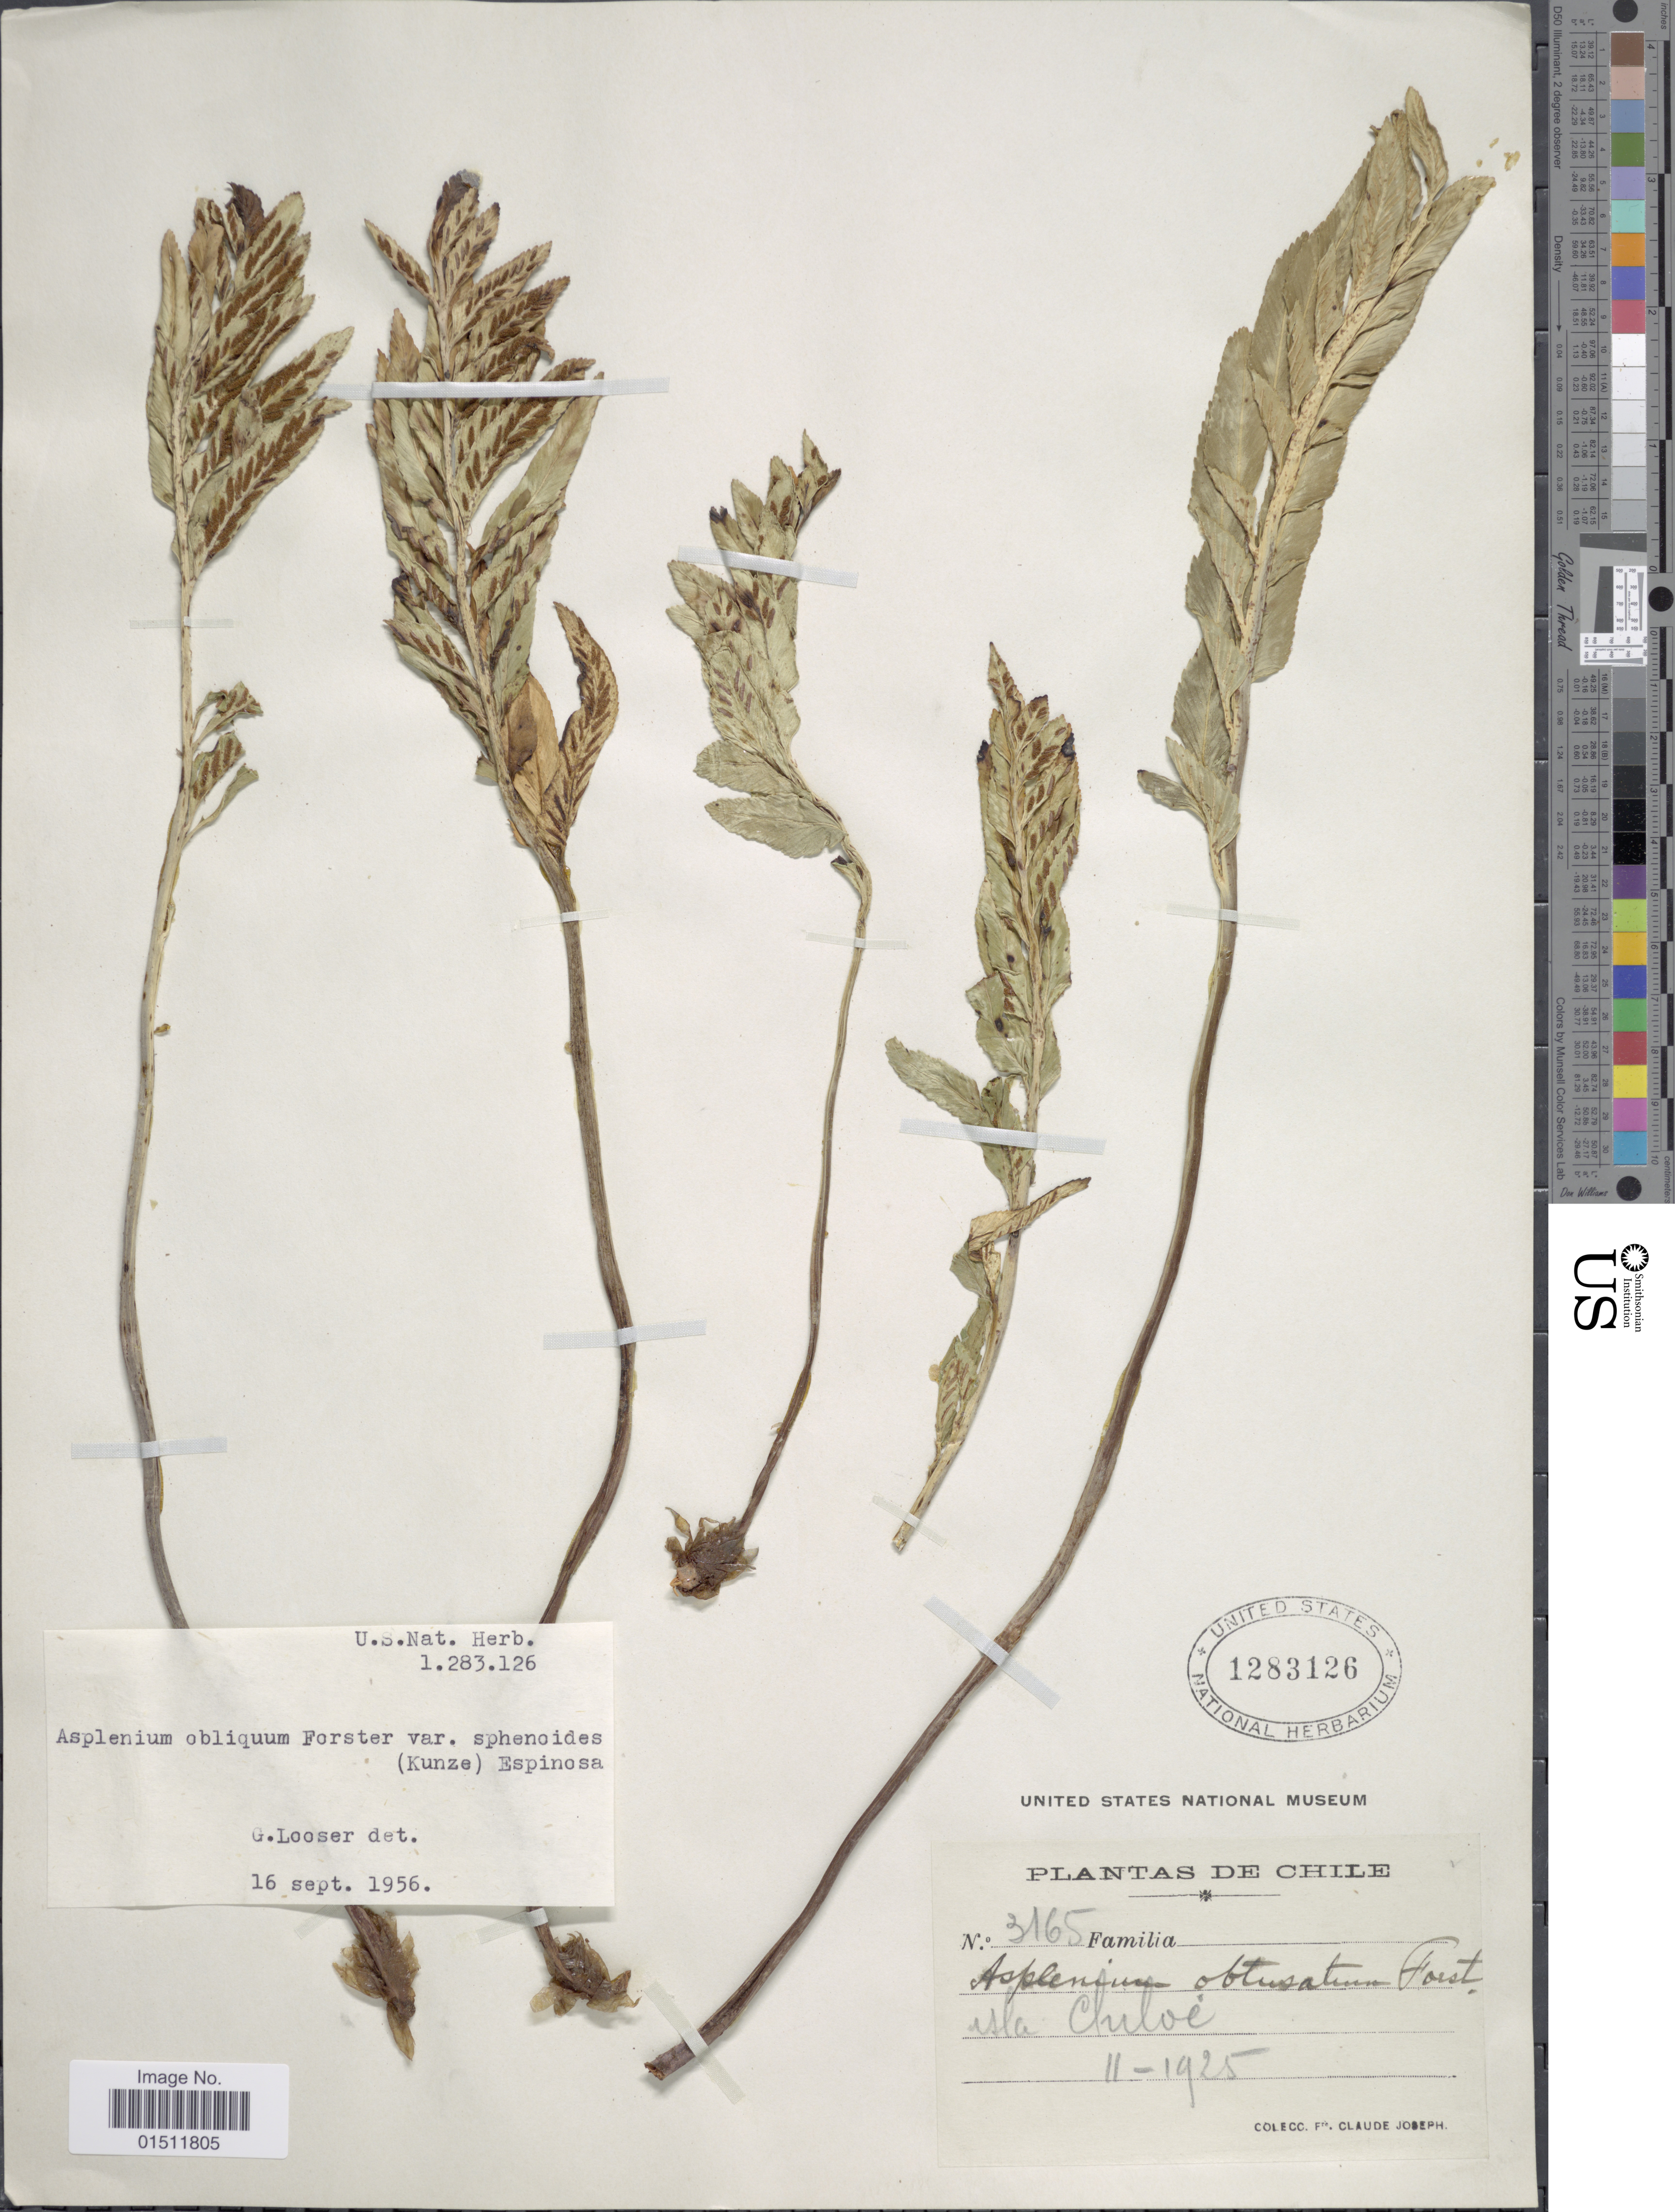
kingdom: Plantae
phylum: Tracheophyta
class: Polypodiopsida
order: Polypodiales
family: Aspleniaceae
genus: Asplenium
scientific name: Asplenium obliquum var. splenoides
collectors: Frere Claude Joseph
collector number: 3165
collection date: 1923-02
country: Chile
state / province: Arica y Parinacota (XV)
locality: Isla Chiloe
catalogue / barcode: US 1283126